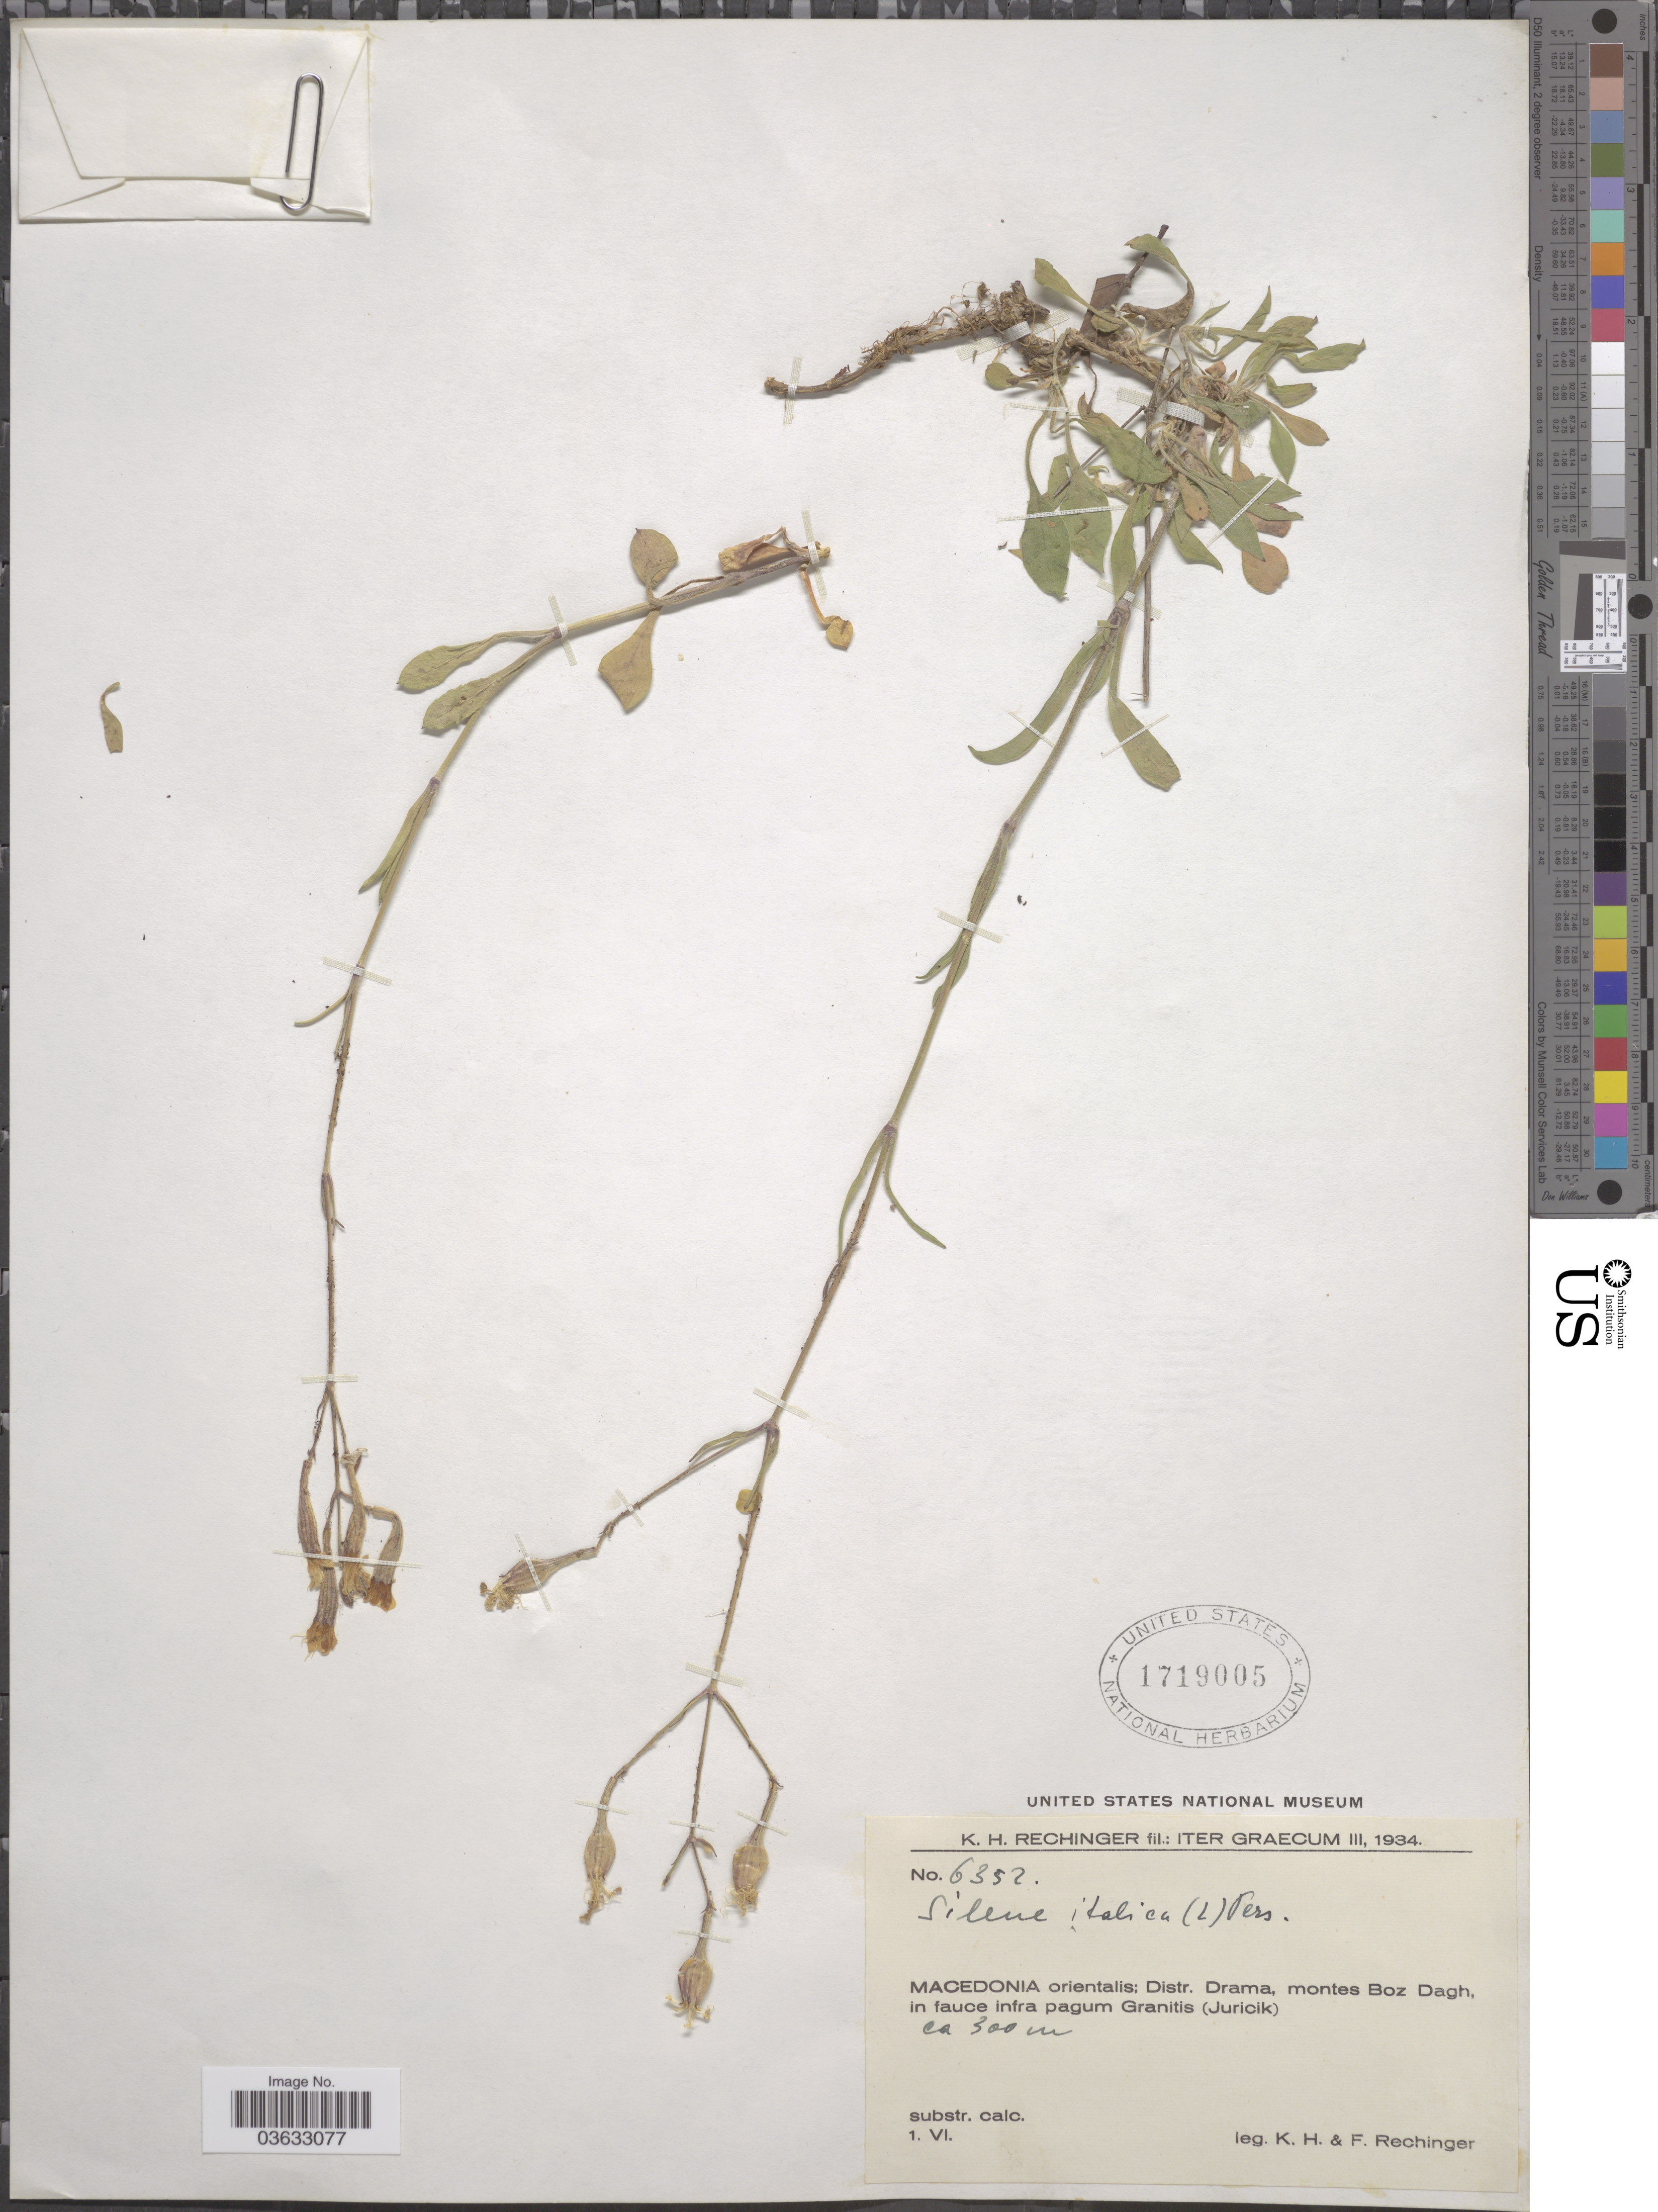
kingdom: Plantae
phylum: Tracheophyta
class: Magnoliopsida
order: Caryophyllales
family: Caryophyllaceae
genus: Silene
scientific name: Silene italica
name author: (L.) Pers.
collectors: K. H. Rechinger & F. Rechinger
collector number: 6352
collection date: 1934-06-01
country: Greece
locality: Iter Græcum. Macedonia orientalis; Distr. Drama, montes Boz Dagh, in fauce infra pagum Granitis (Juricik).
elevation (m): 300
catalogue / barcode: US 1719005